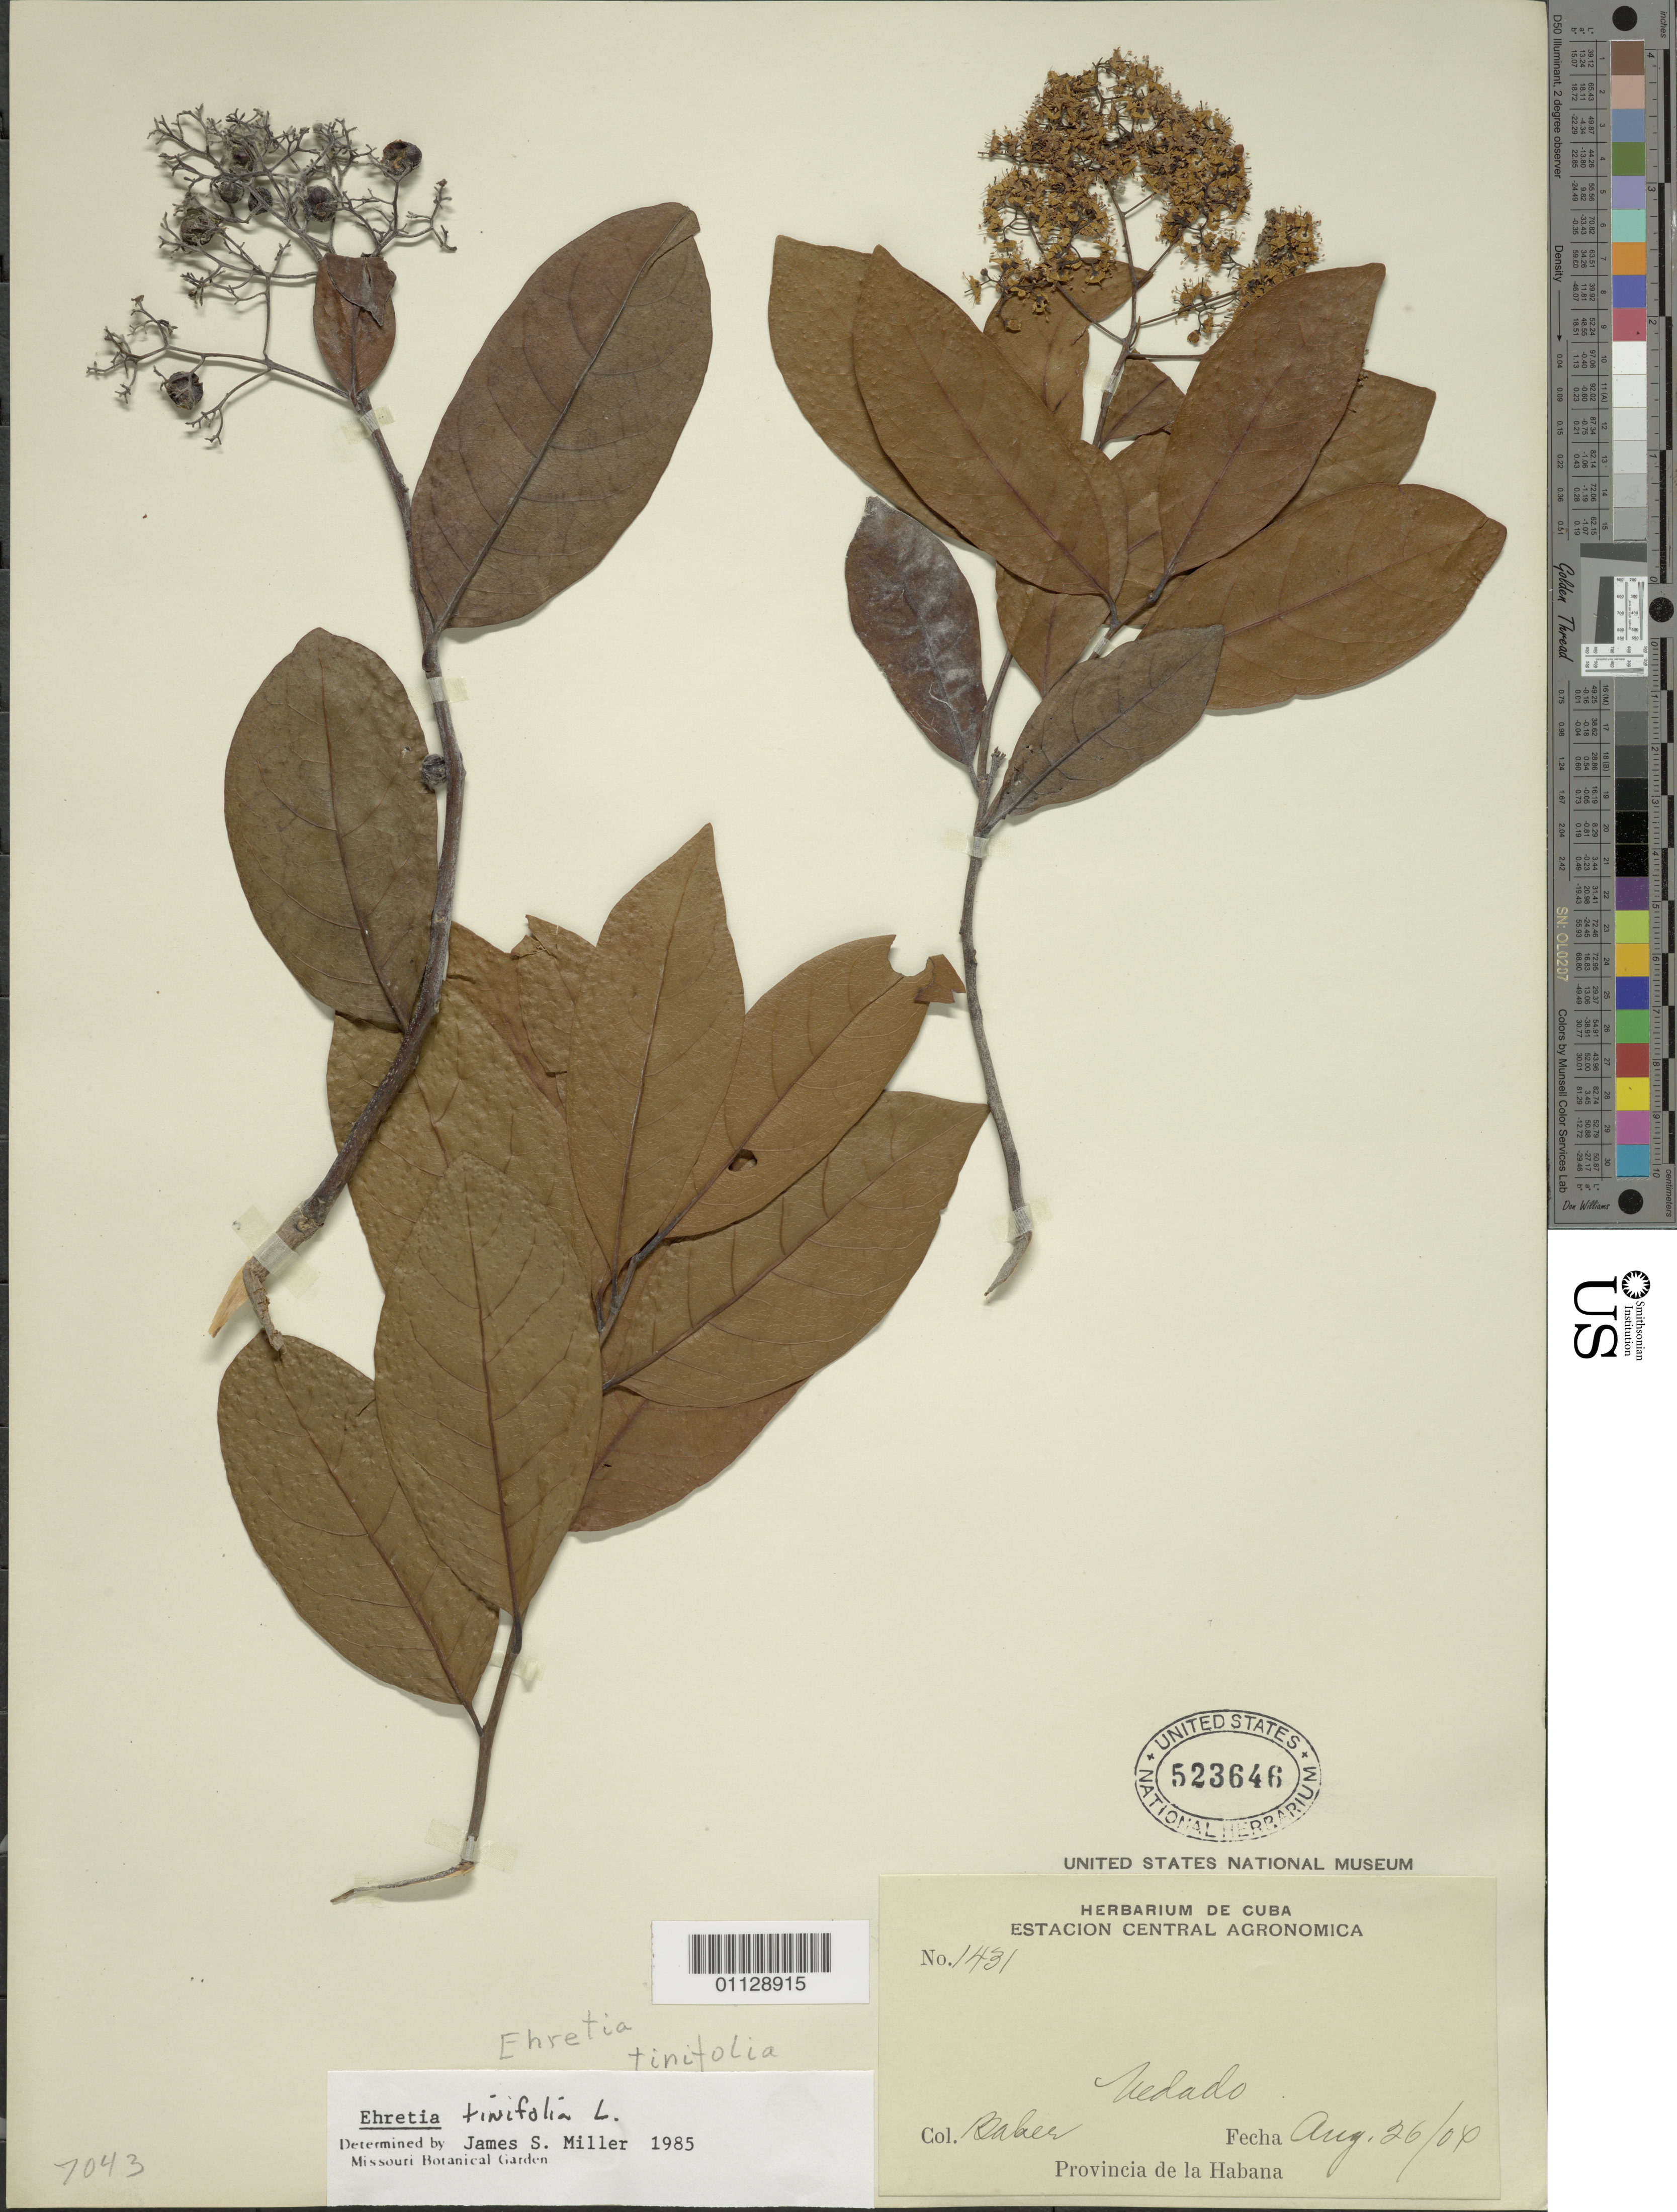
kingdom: Plantae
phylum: Tracheophyta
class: Magnoliopsida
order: Boraginales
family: Ehretiaceae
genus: Ehretia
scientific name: Ehretia tinifolia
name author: L.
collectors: C. F. Baker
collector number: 1431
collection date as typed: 26 Aug 1901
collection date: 1901-08-26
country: Cuba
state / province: La Habana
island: Cuba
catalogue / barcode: US 523646